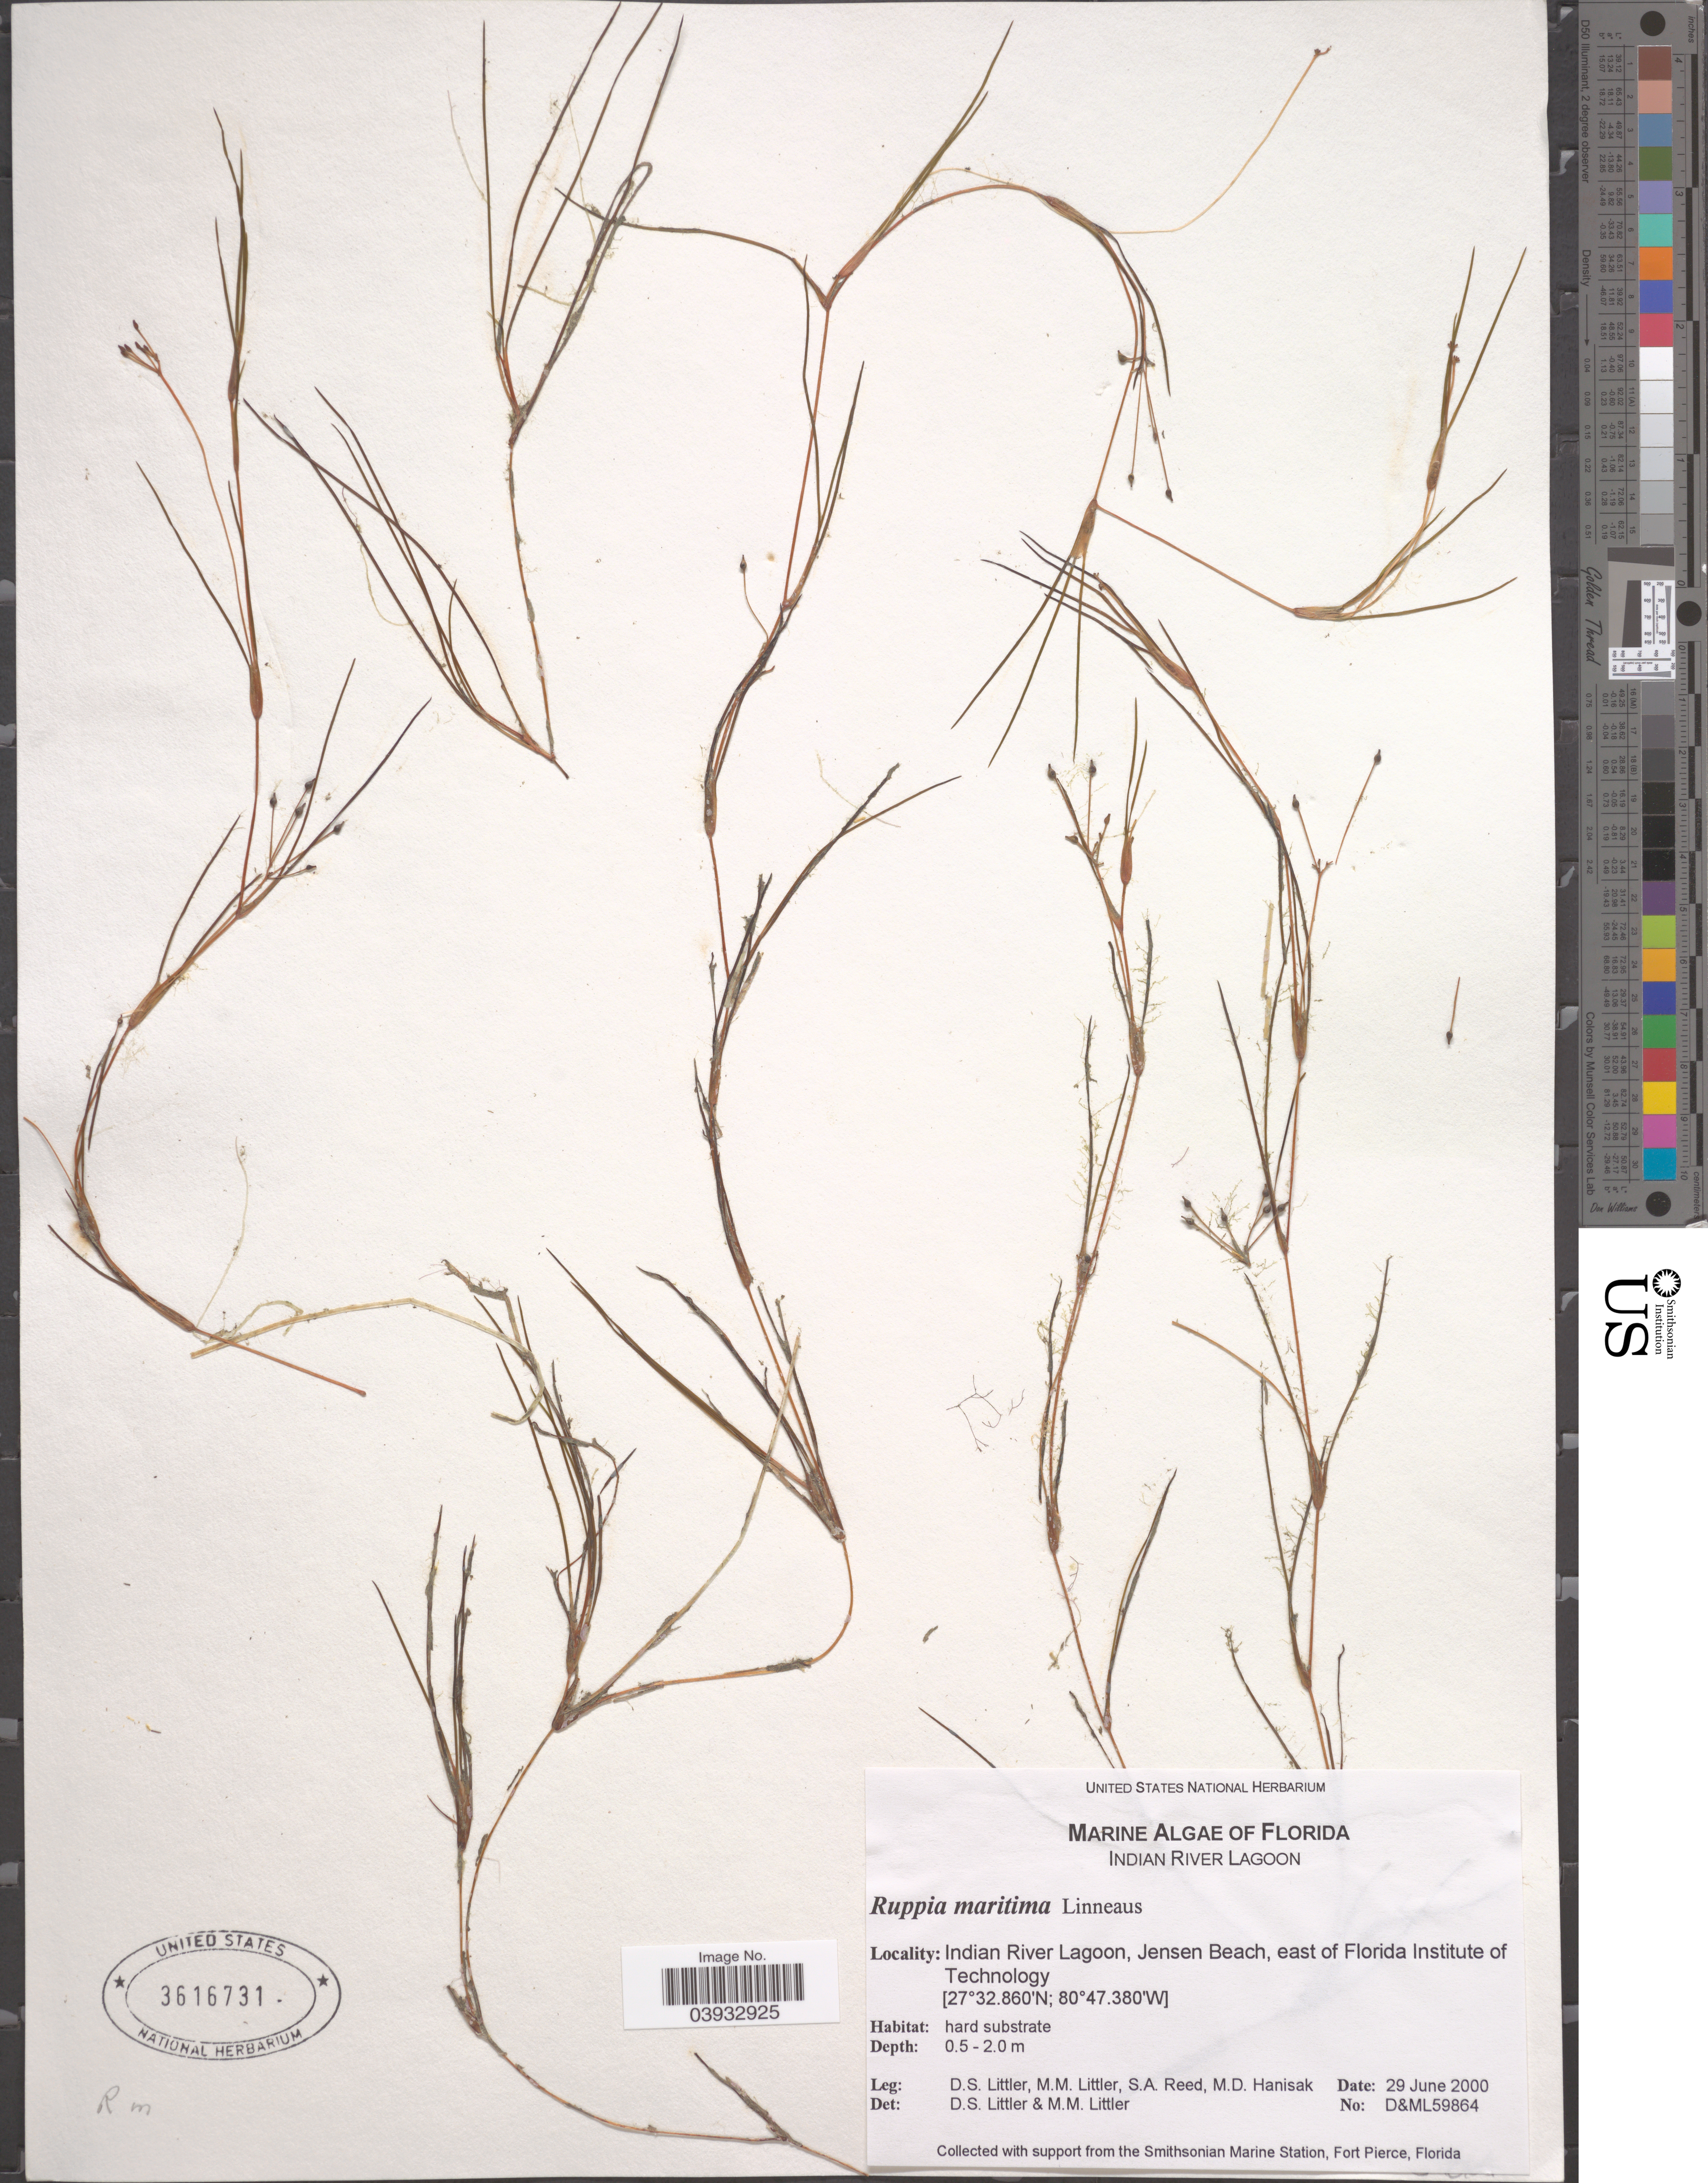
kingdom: Plantae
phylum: Tracheophyta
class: Liliopsida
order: Alismatales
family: Ruppiaceae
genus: Ruppia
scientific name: Ruppia maritima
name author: L.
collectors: D. S. Littler, S. Reed & M. Hanisak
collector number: D&ML59864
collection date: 2000-06-29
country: United States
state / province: Florida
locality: Indian River Lagoon, Jensen Beach, east of Florida Institute of Technology.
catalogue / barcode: US 3616731